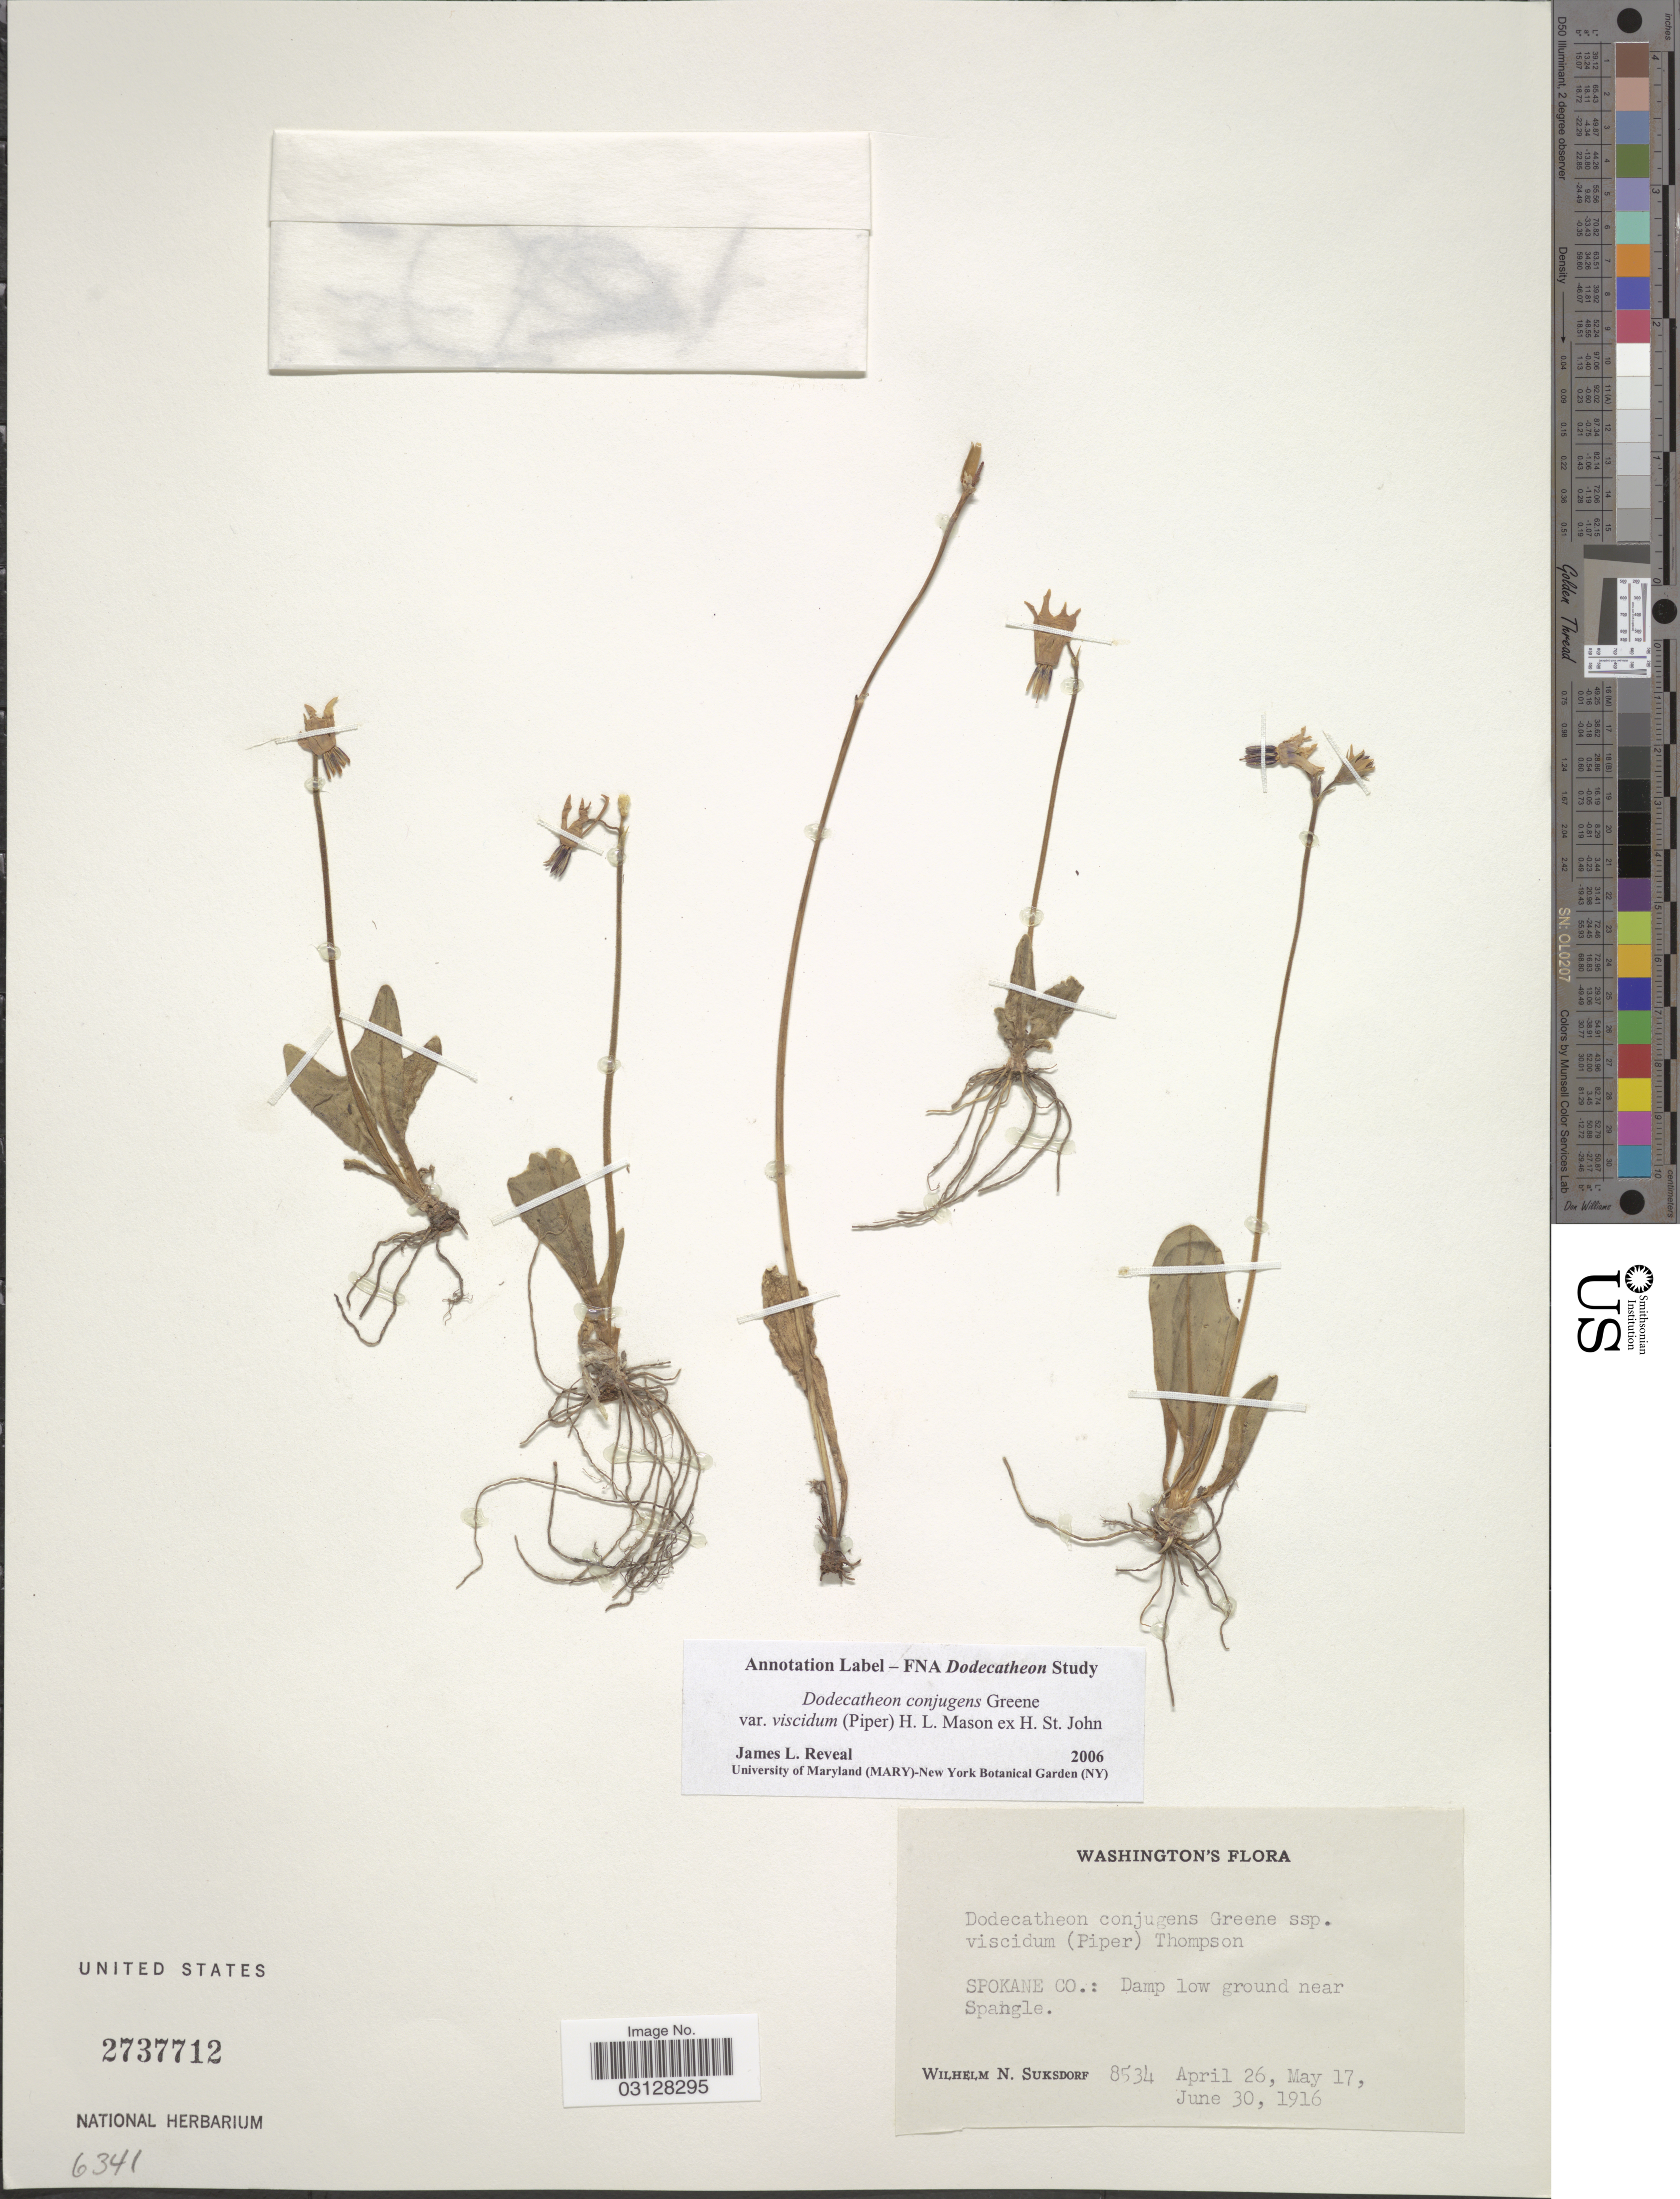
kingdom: Plantae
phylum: Tracheophyta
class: Magnoliopsida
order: Ericales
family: Primulaceae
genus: Dodecatheon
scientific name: Dodecatheon conjugens subsp. viscidum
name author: (Piper) H.J. Thomps.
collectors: W. N. Suksdorf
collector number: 8534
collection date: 1916-04-26/1916-06-30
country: United States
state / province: Washington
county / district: Spokane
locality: Spokane Co.: Damp low ground near Spangle.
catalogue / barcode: US 2737712